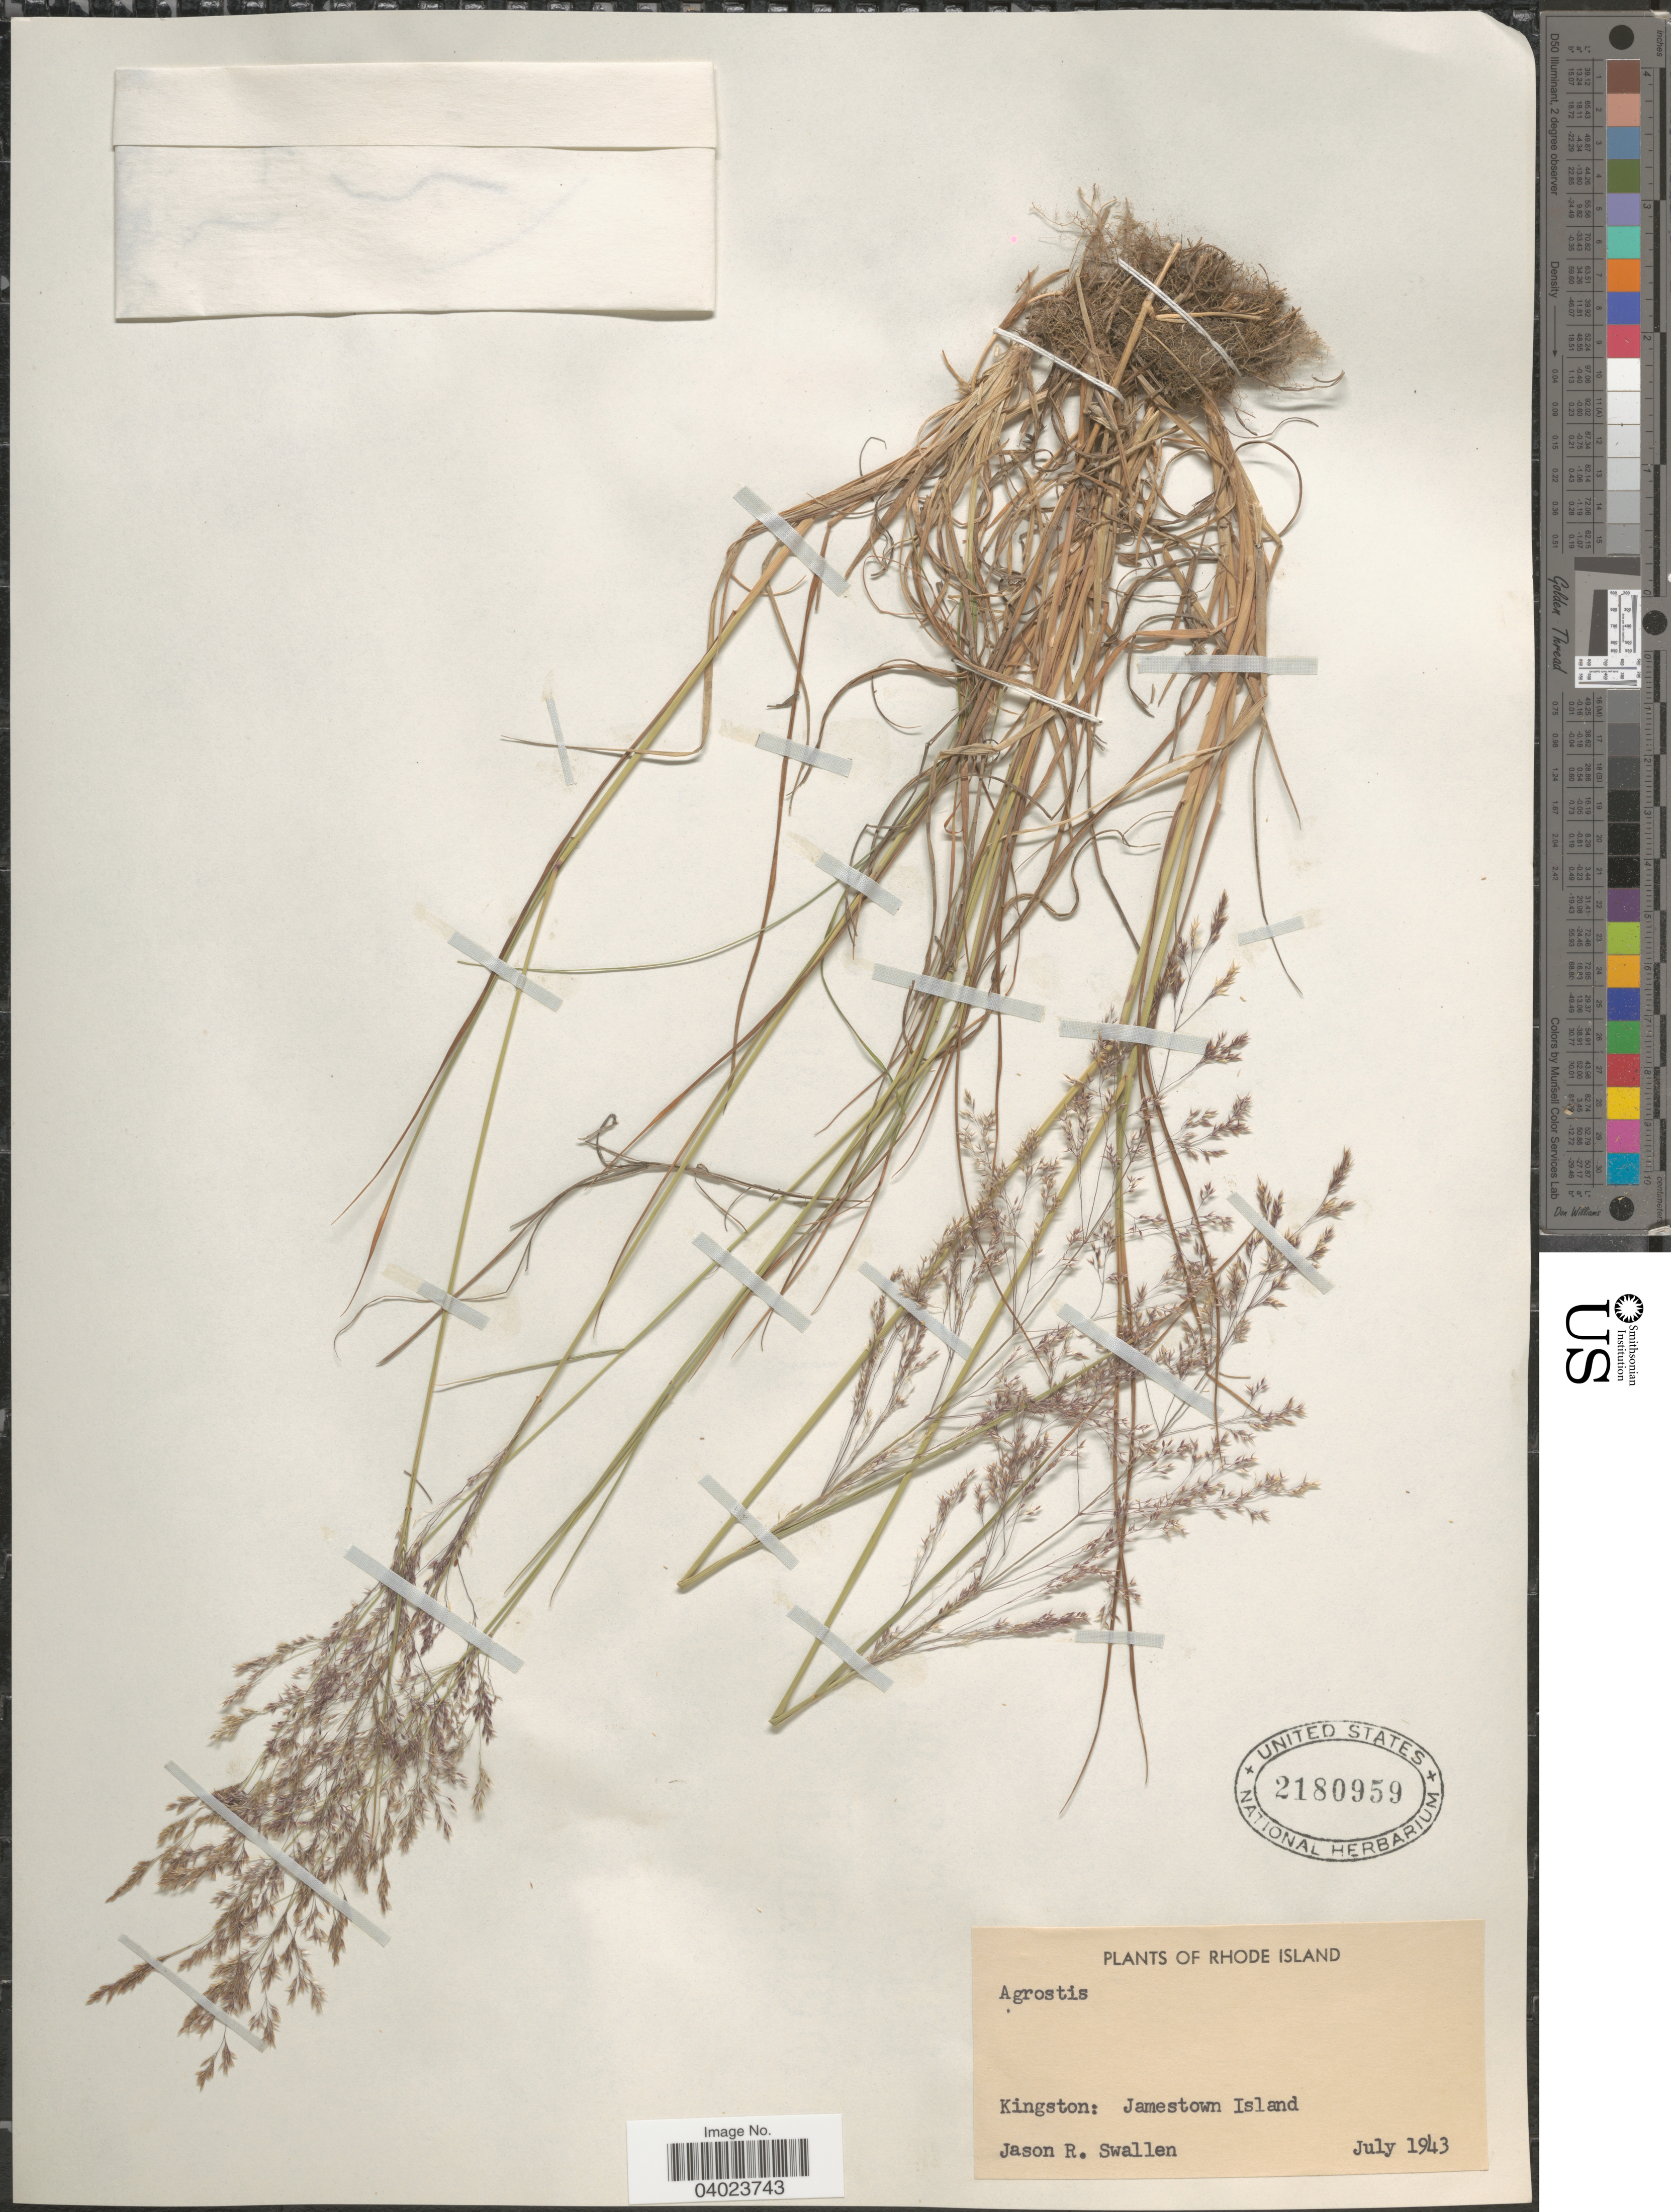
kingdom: Plantae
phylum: Tracheophyta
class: Liliopsida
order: Poales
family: Poaceae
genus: Agrostis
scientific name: Agrostis sp.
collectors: J. R. Swallen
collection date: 1943-07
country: United States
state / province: Rhode Island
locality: Kingston: Jamestown Island.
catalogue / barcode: US 2180959